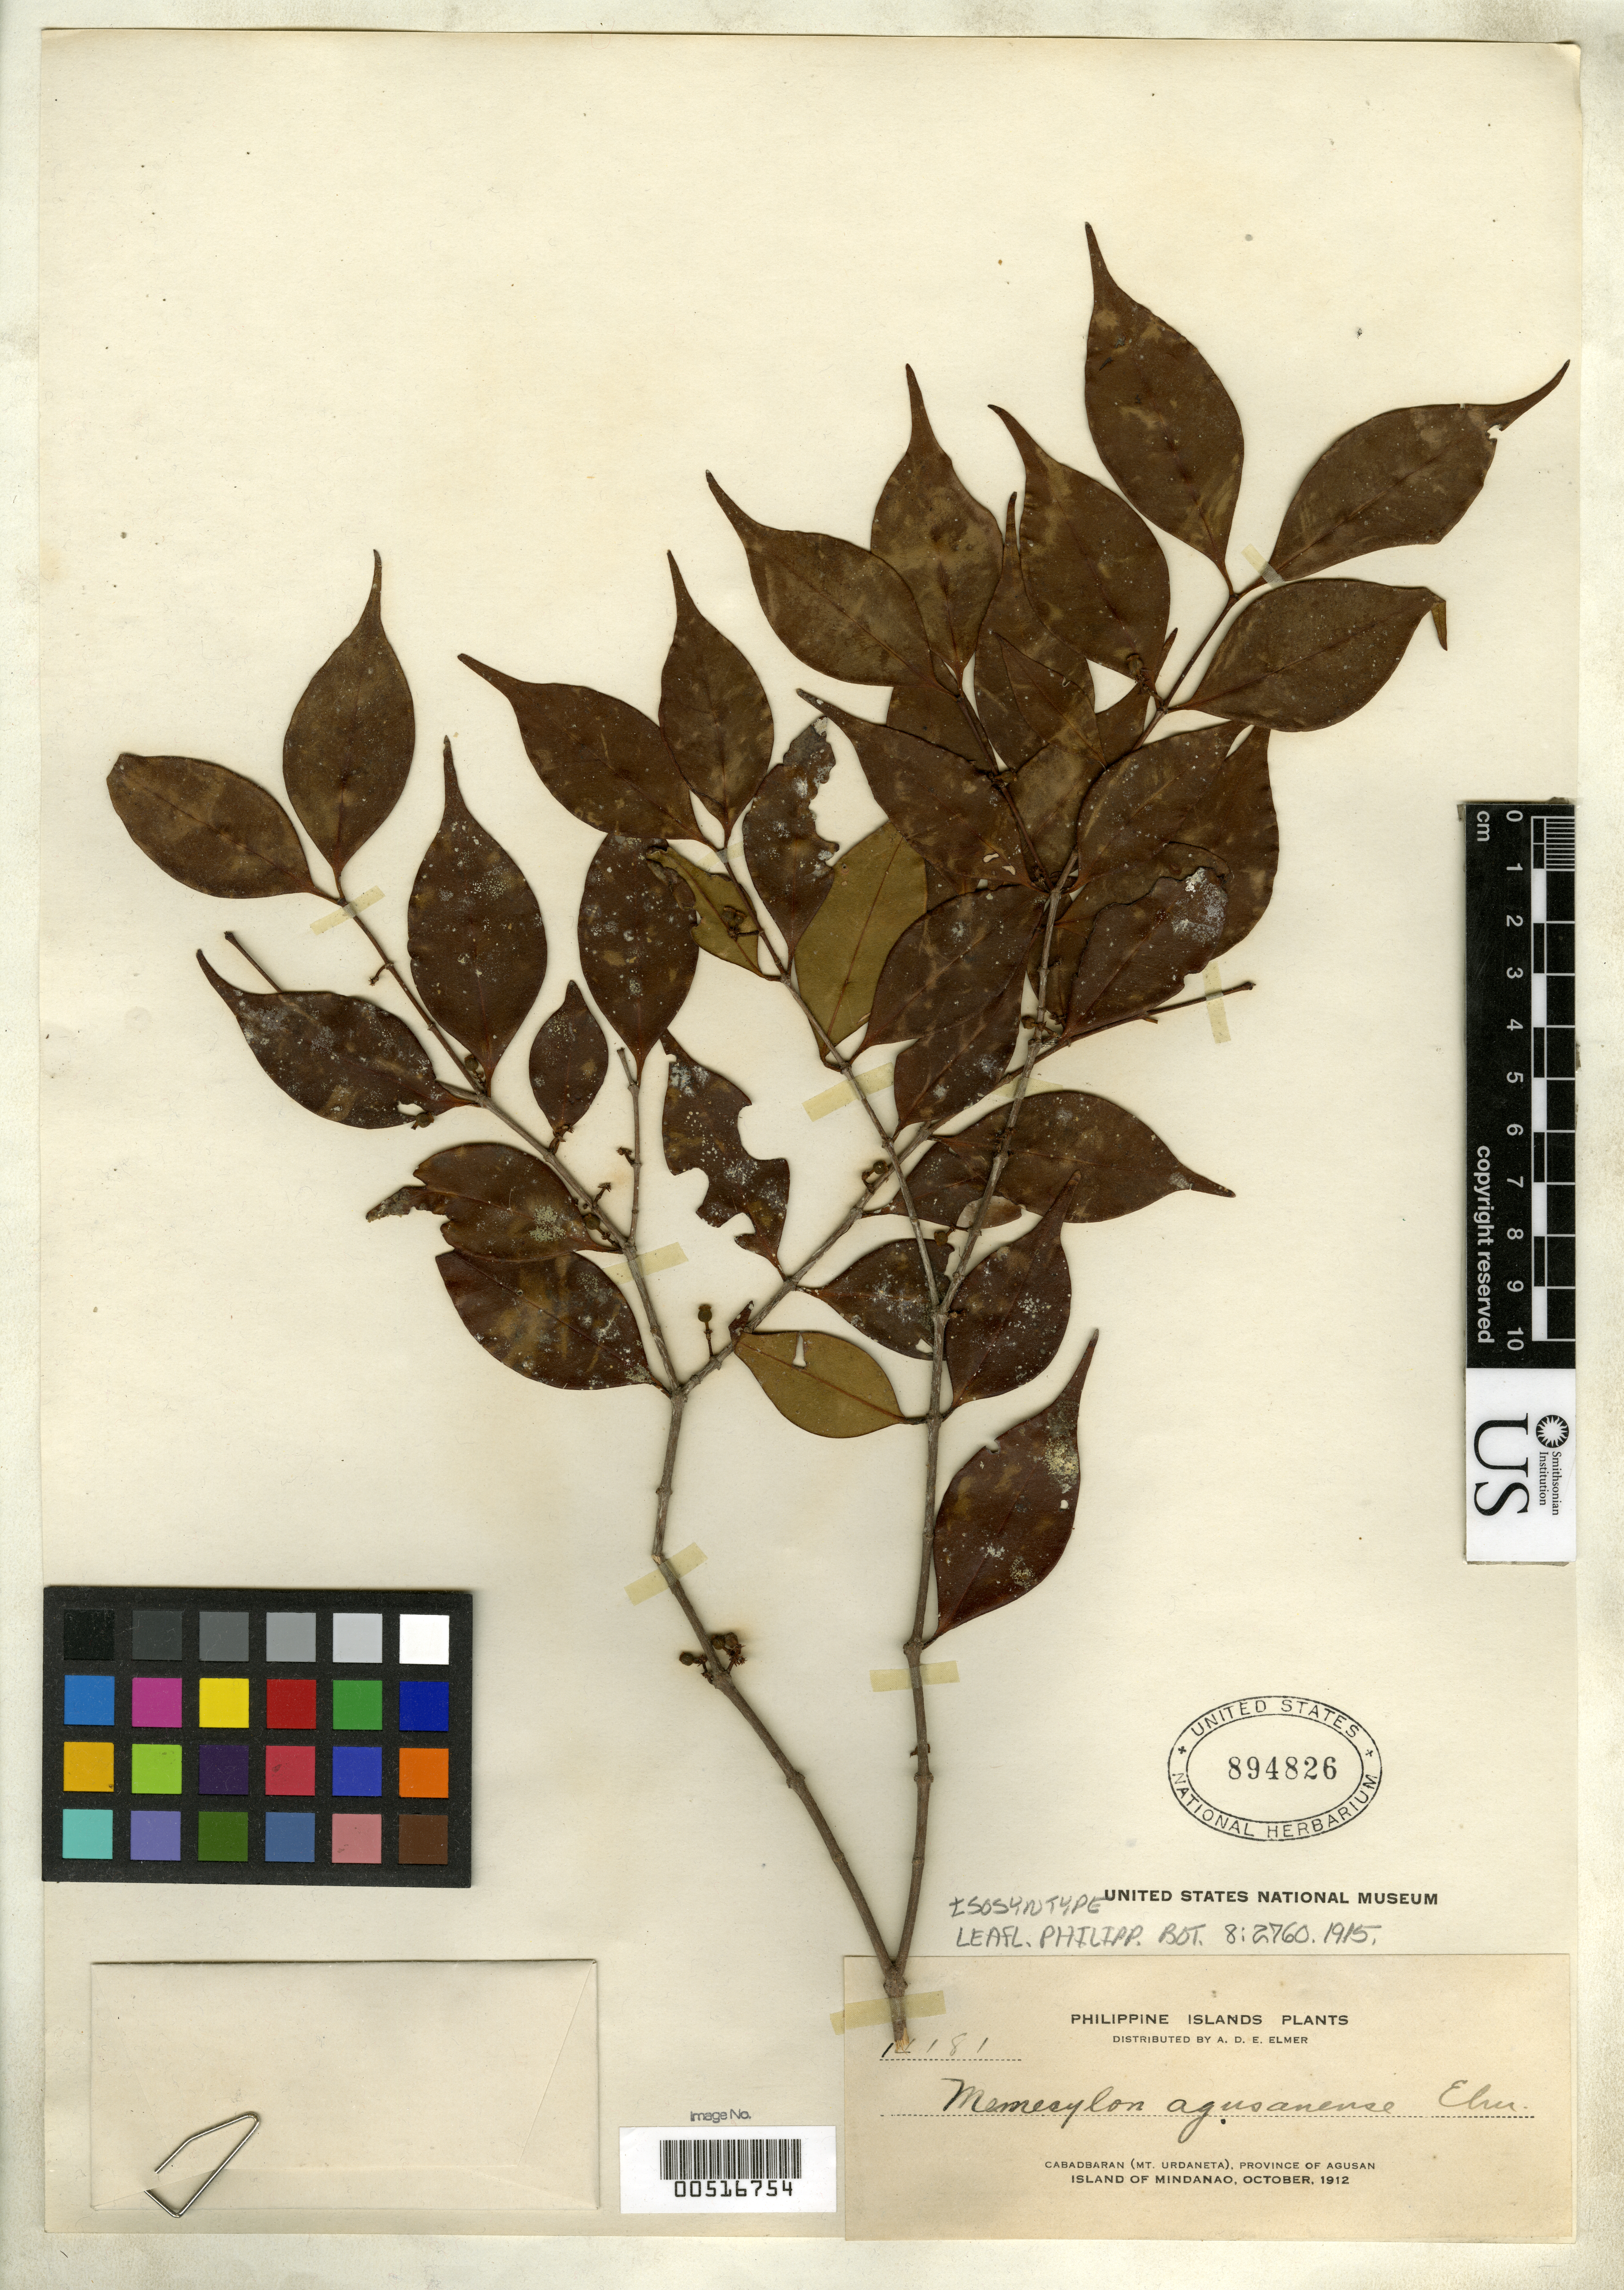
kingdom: Plantae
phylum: Tracheophyta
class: Magnoliopsida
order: Myrtales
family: Melastomataceae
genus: Memecylon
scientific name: Memecylon agusanense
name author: Elmer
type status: Isosyntype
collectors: A. D. E. Elmer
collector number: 14181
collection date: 1912-10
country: Philippines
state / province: Caraga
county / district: Agusan del Norte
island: Mindanao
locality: Cabadbaran (Mt. Urdaneta), Province of Agusan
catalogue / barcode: US 894826